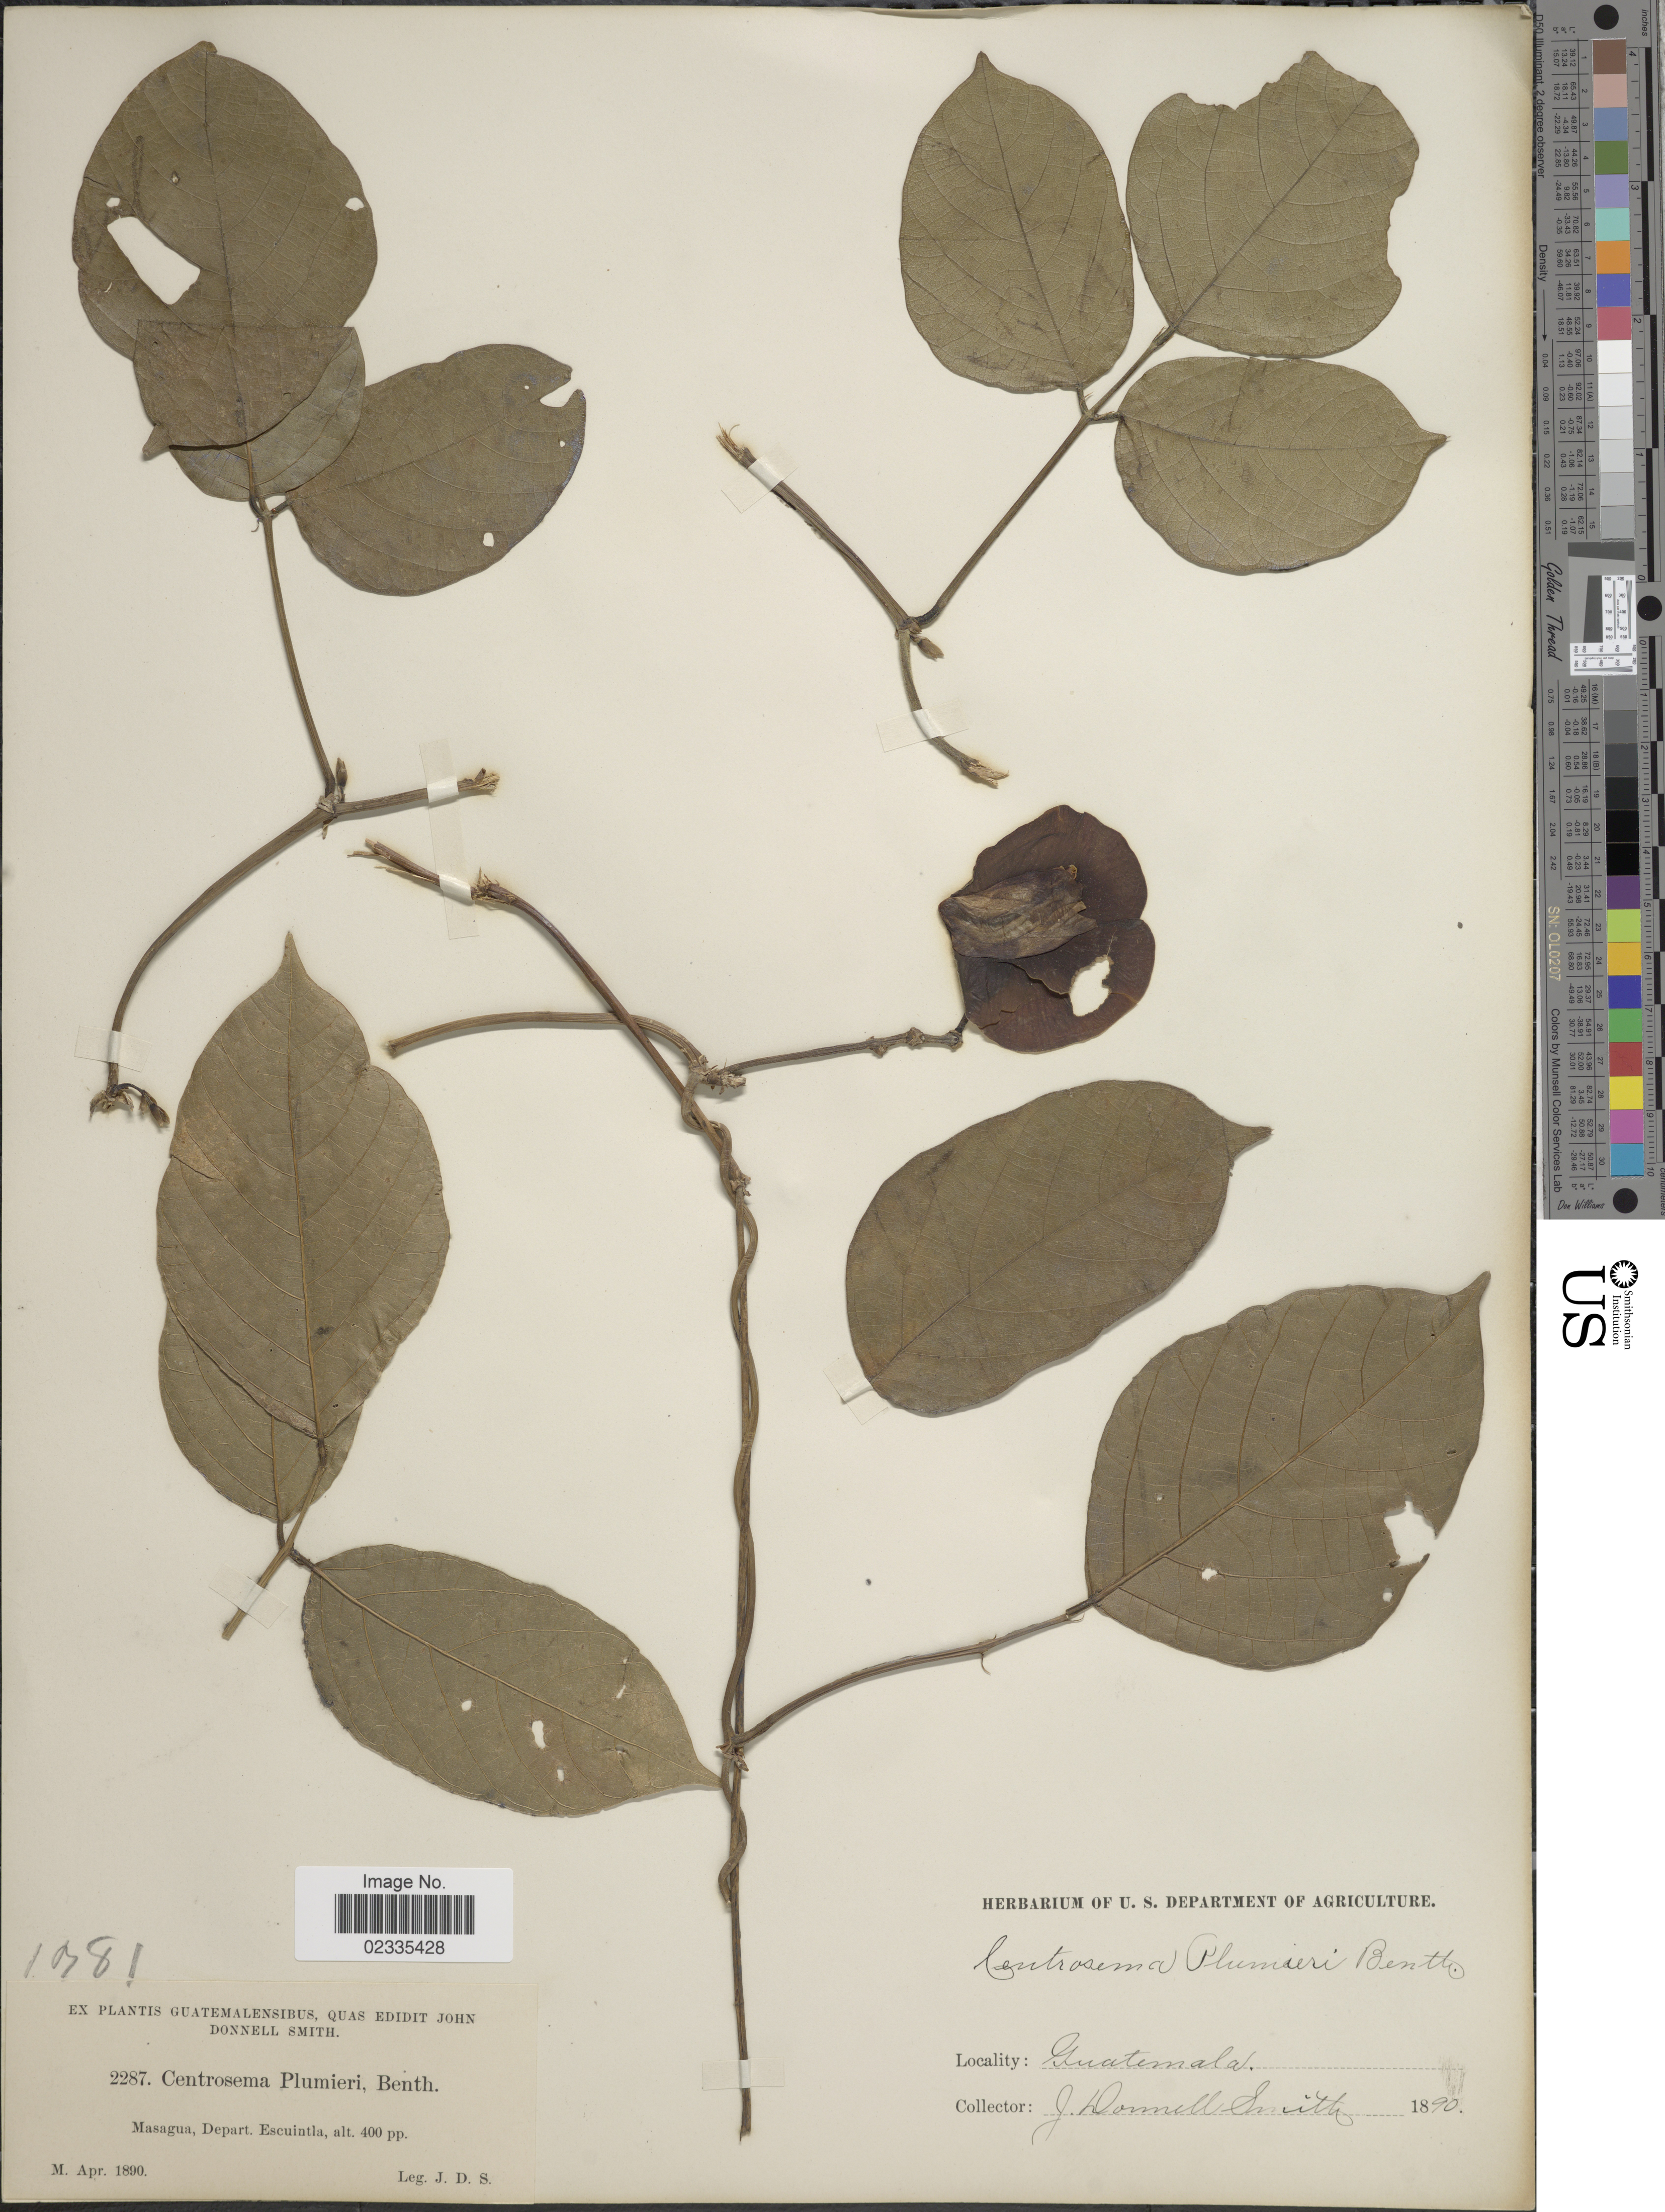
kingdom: Plantae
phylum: Tracheophyta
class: Magnoliopsida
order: Fabales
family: Fabaceae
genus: Centrosema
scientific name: Centrosema plumieri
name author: (Turpin ex Pers.) Benth.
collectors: J. Donnell Smith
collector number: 2287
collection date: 1890-04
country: Guatemala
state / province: Escuintla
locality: Masagua, Depart. Escuintla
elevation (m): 122